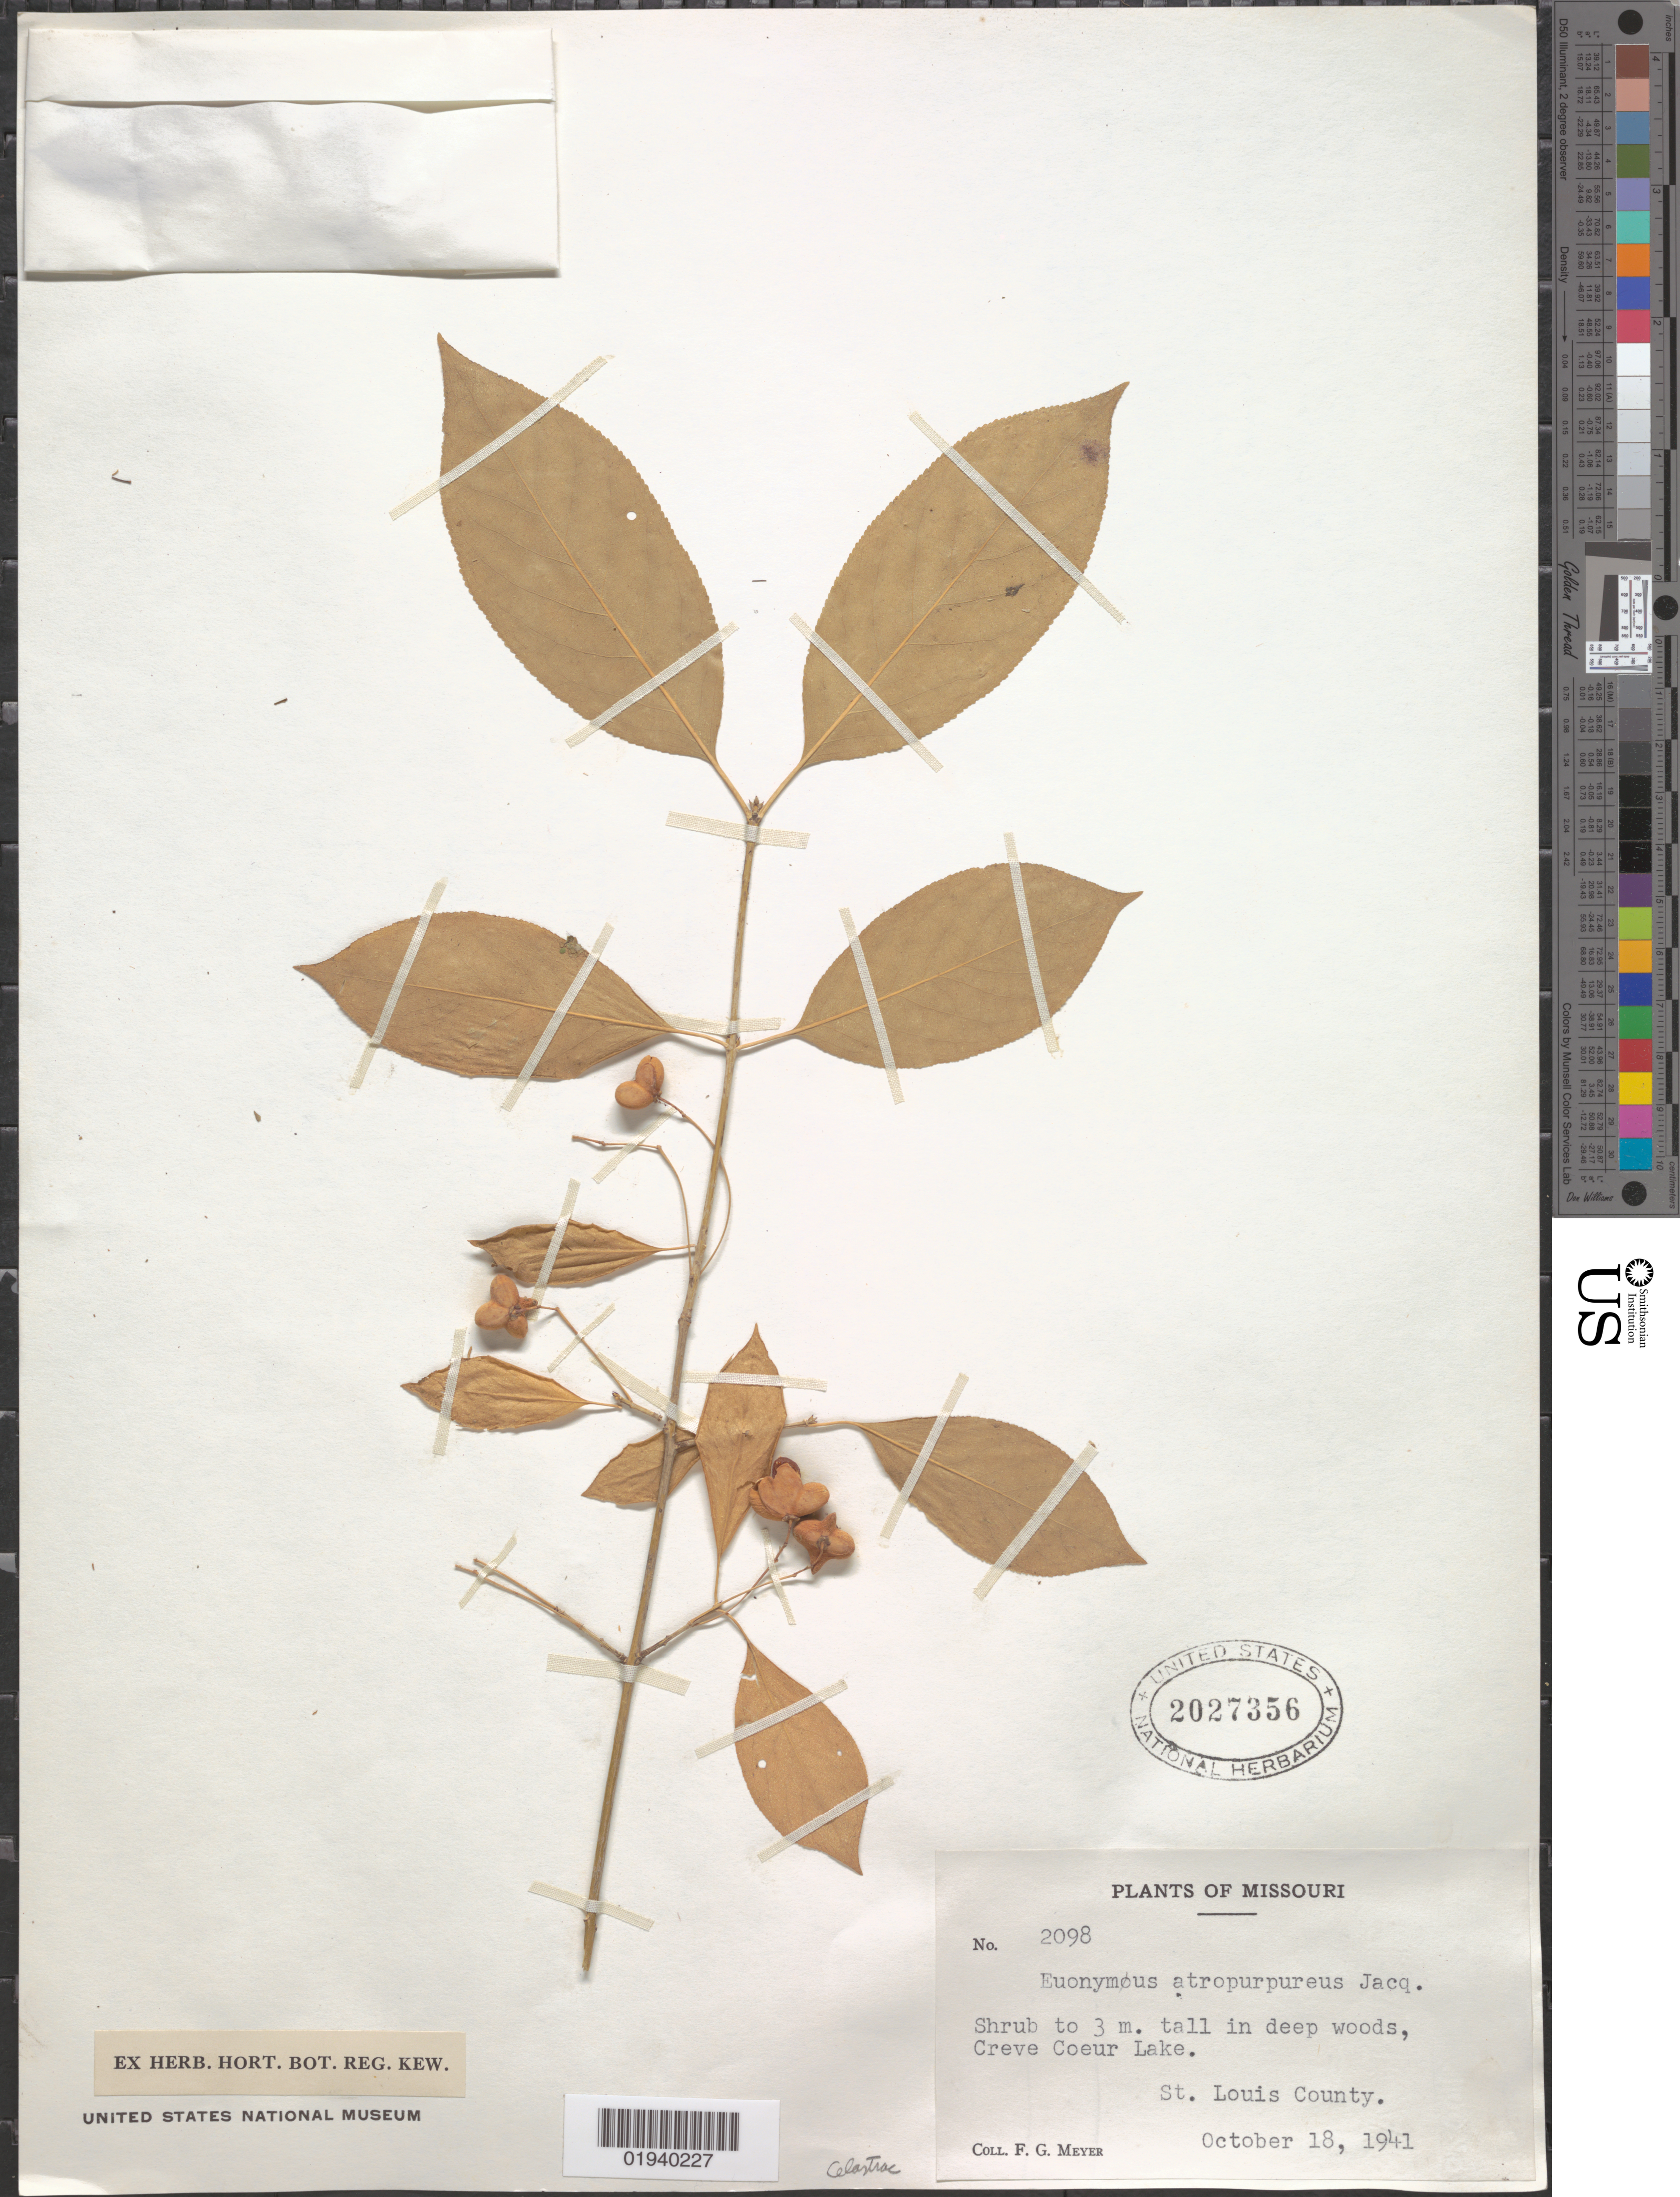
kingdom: Plantae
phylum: Tracheophyta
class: Magnoliopsida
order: Celastrales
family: Celastraceae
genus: Euonymus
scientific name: Euonymus atropurpureus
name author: Jacq.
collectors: F. G. Meyer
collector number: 2098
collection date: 1941-10-18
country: United States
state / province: Missouri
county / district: St. Louis County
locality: Creve Coeur Lake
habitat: In deep woods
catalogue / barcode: US 2027356